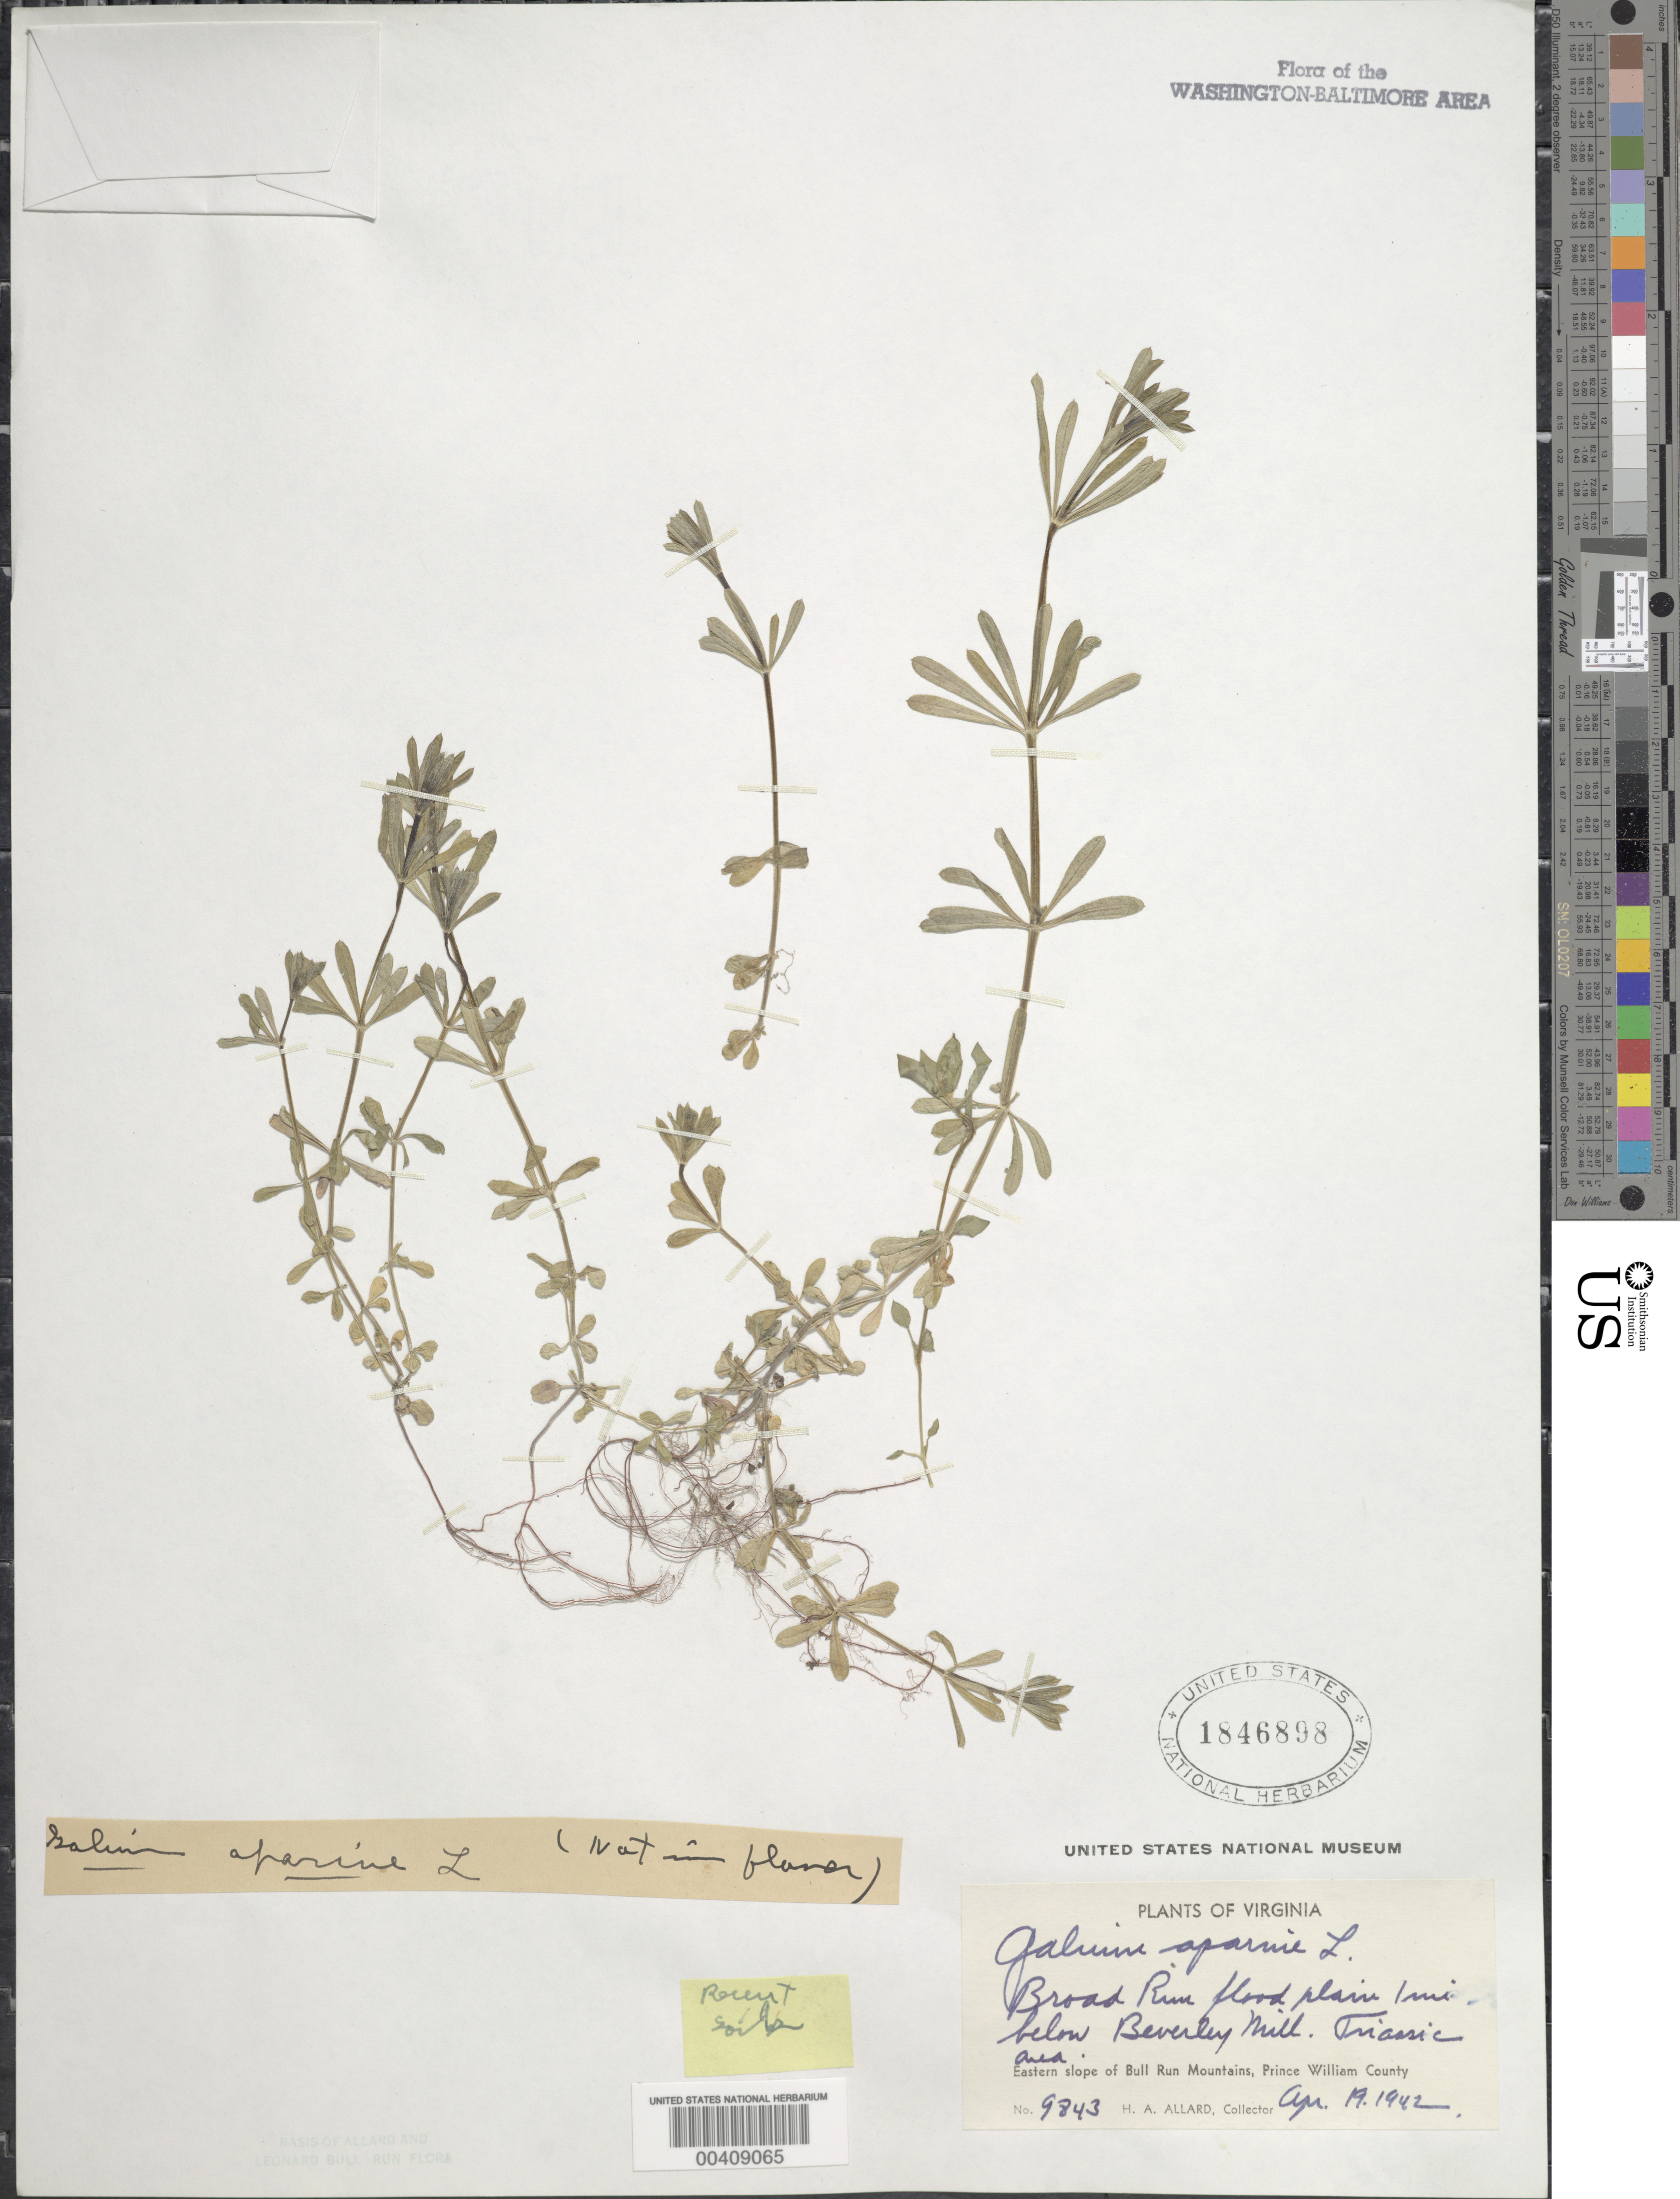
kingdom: Plantae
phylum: Tracheophyta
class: Magnoliopsida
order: Gentianales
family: Rubiaceae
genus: Galium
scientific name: Galium aparine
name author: L.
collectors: H. A. Allard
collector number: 9843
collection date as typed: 19 Apr 1942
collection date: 1942-04-19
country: United States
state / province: Virginia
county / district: Prince William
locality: Beverley Mill, east slope of Bull Run Mts.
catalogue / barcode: US 1846898